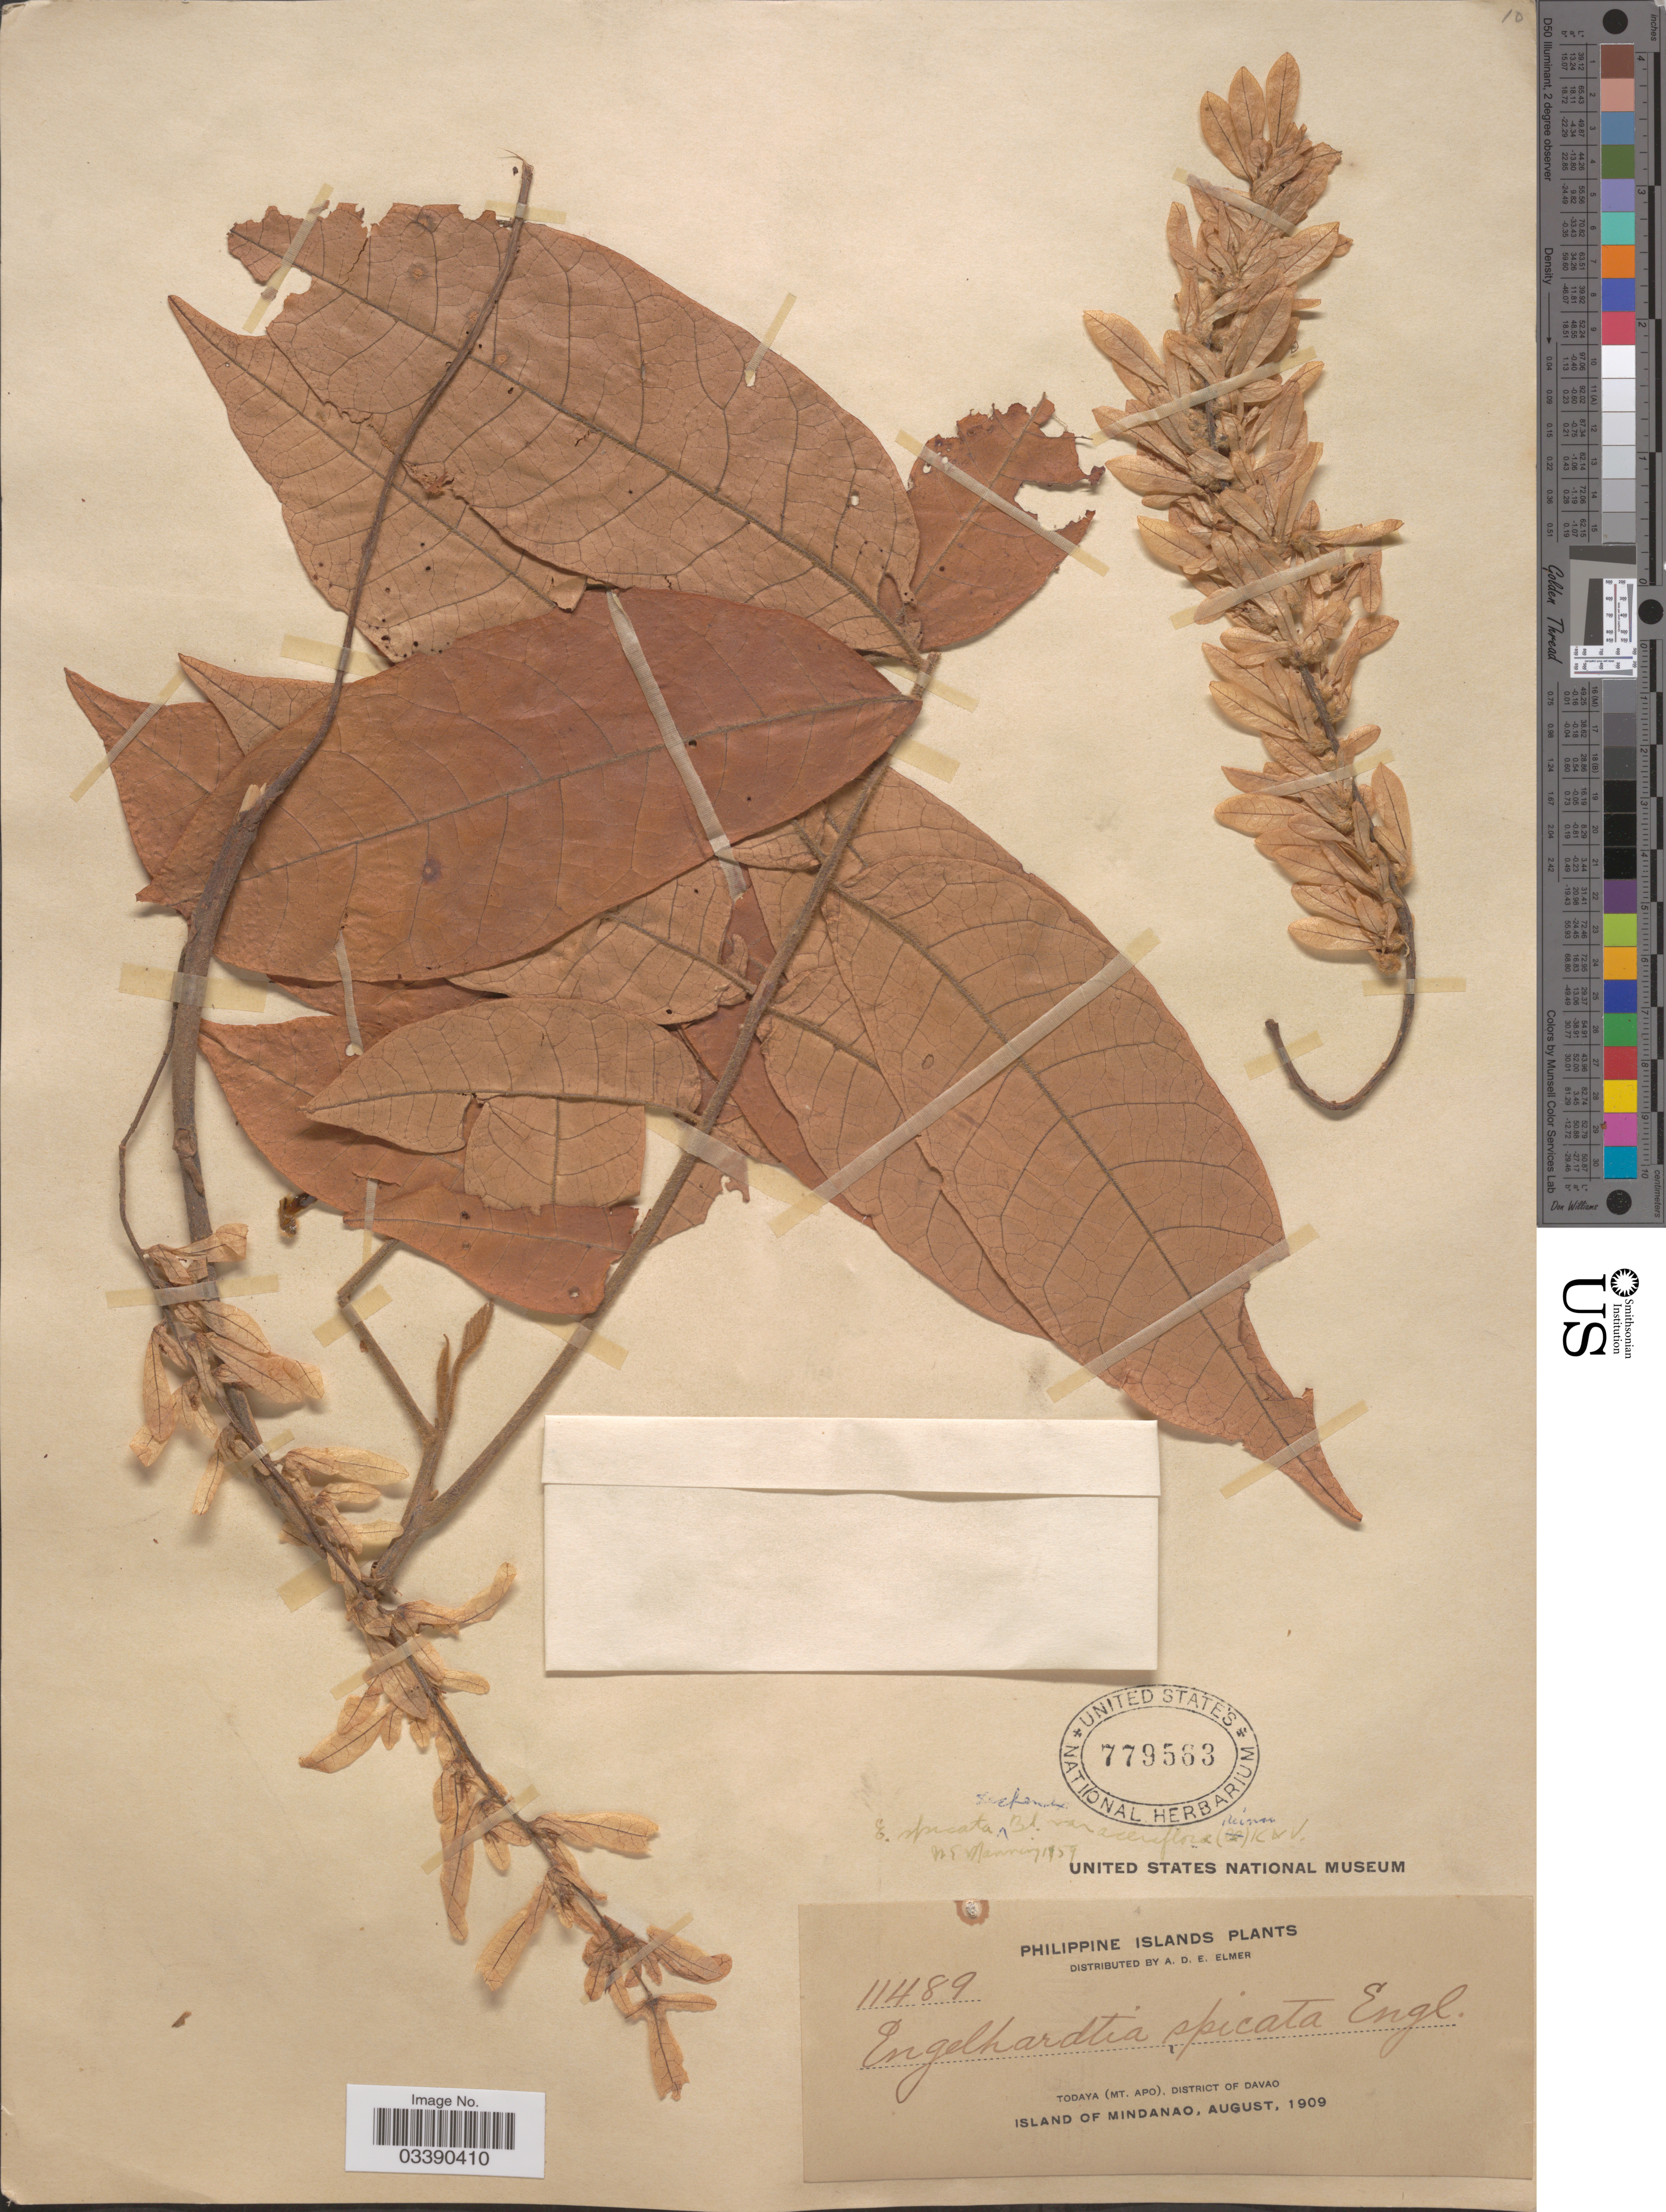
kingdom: Plantae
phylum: Tracheophyta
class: Magnoliopsida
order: Fagales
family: Juglandaceae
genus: Engelhardia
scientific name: Engelhardia spicata var. aceriflora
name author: (Reinw.) Koord. & Valeton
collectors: A. D. E. Elmer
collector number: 11489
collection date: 1909-08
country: Philippines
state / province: Davao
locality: Philippine Islands. Todaya (Mt. Apo), District of Davao. Island of Mindanao.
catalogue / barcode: US 779563